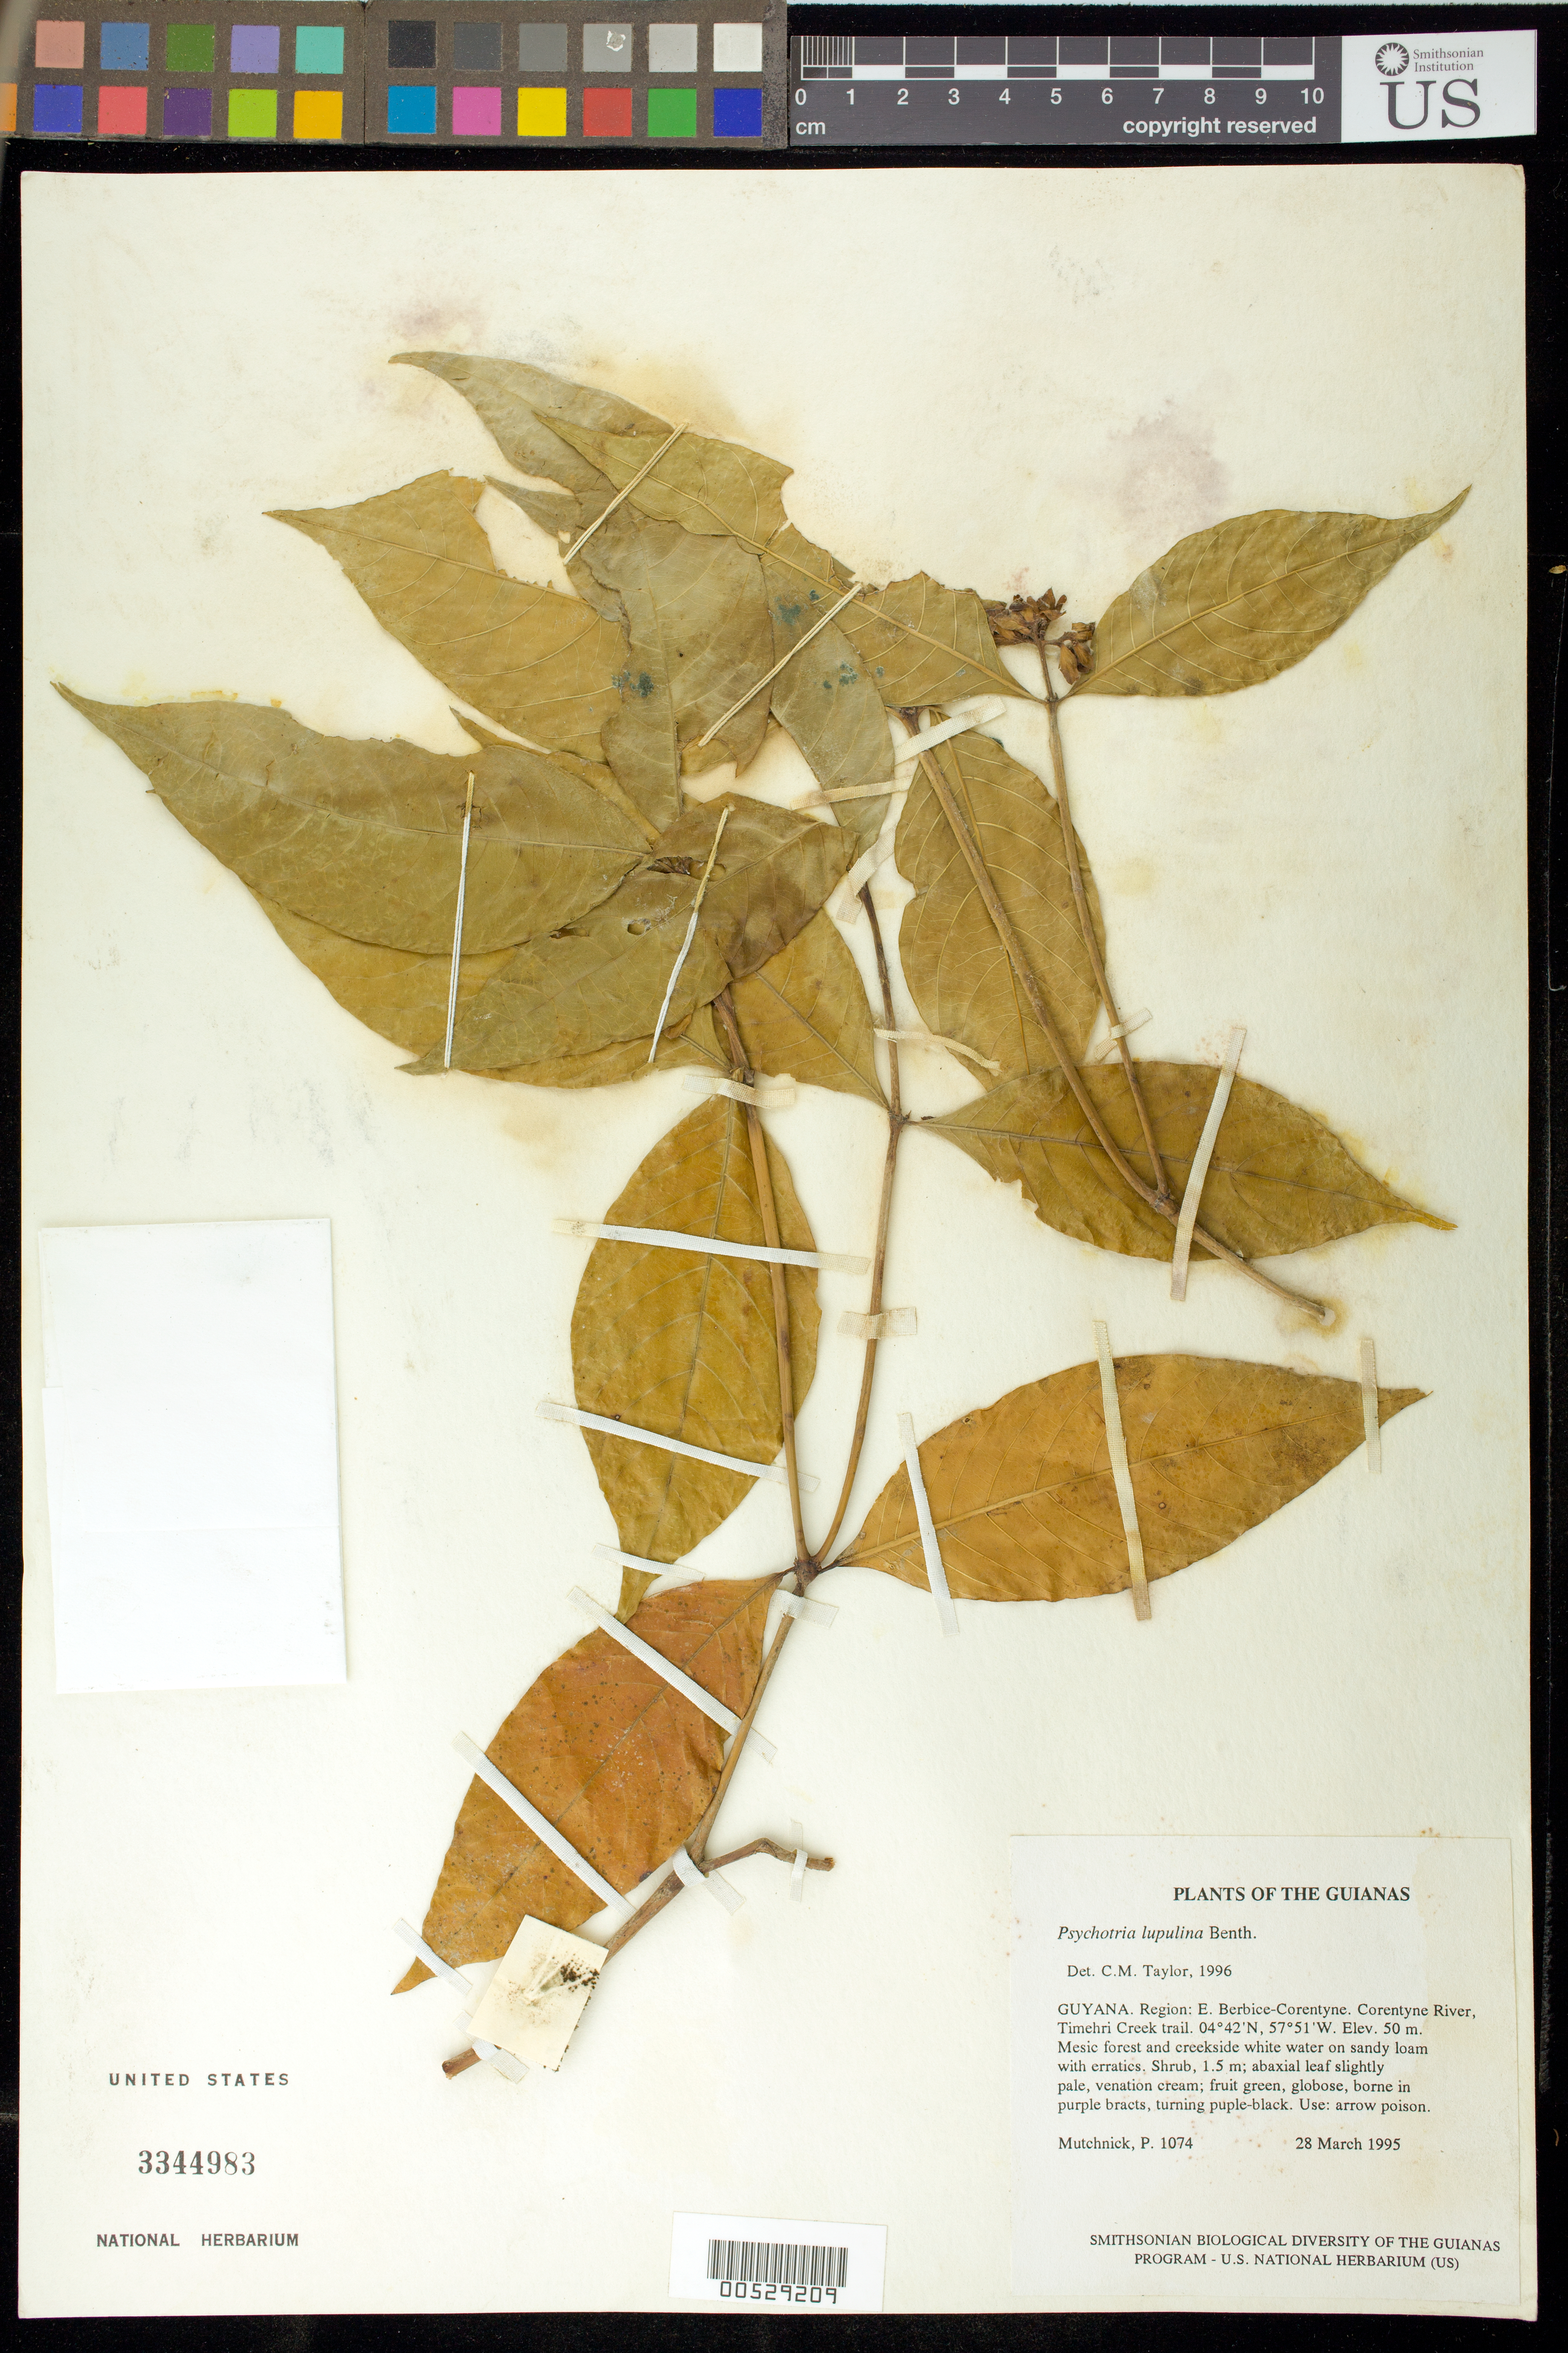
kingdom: Plantae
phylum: Tracheophyta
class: Magnoliopsida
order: Gentianales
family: Rubiaceae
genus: Palicourea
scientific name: Palicourea justiciifolia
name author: (Rudge) Delprete & J.H. Kirkbr.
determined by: Kirkbride, J. H., Jr.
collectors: P. Mutchnick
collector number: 1074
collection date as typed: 28 March 1995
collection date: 1995-03-28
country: Guyana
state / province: E. Berbice-Corentyne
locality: Corentyne River, Timehri Creek trail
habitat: Mesic forest and creekside white water on sandy loam with erratics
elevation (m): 50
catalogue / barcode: US 3344983